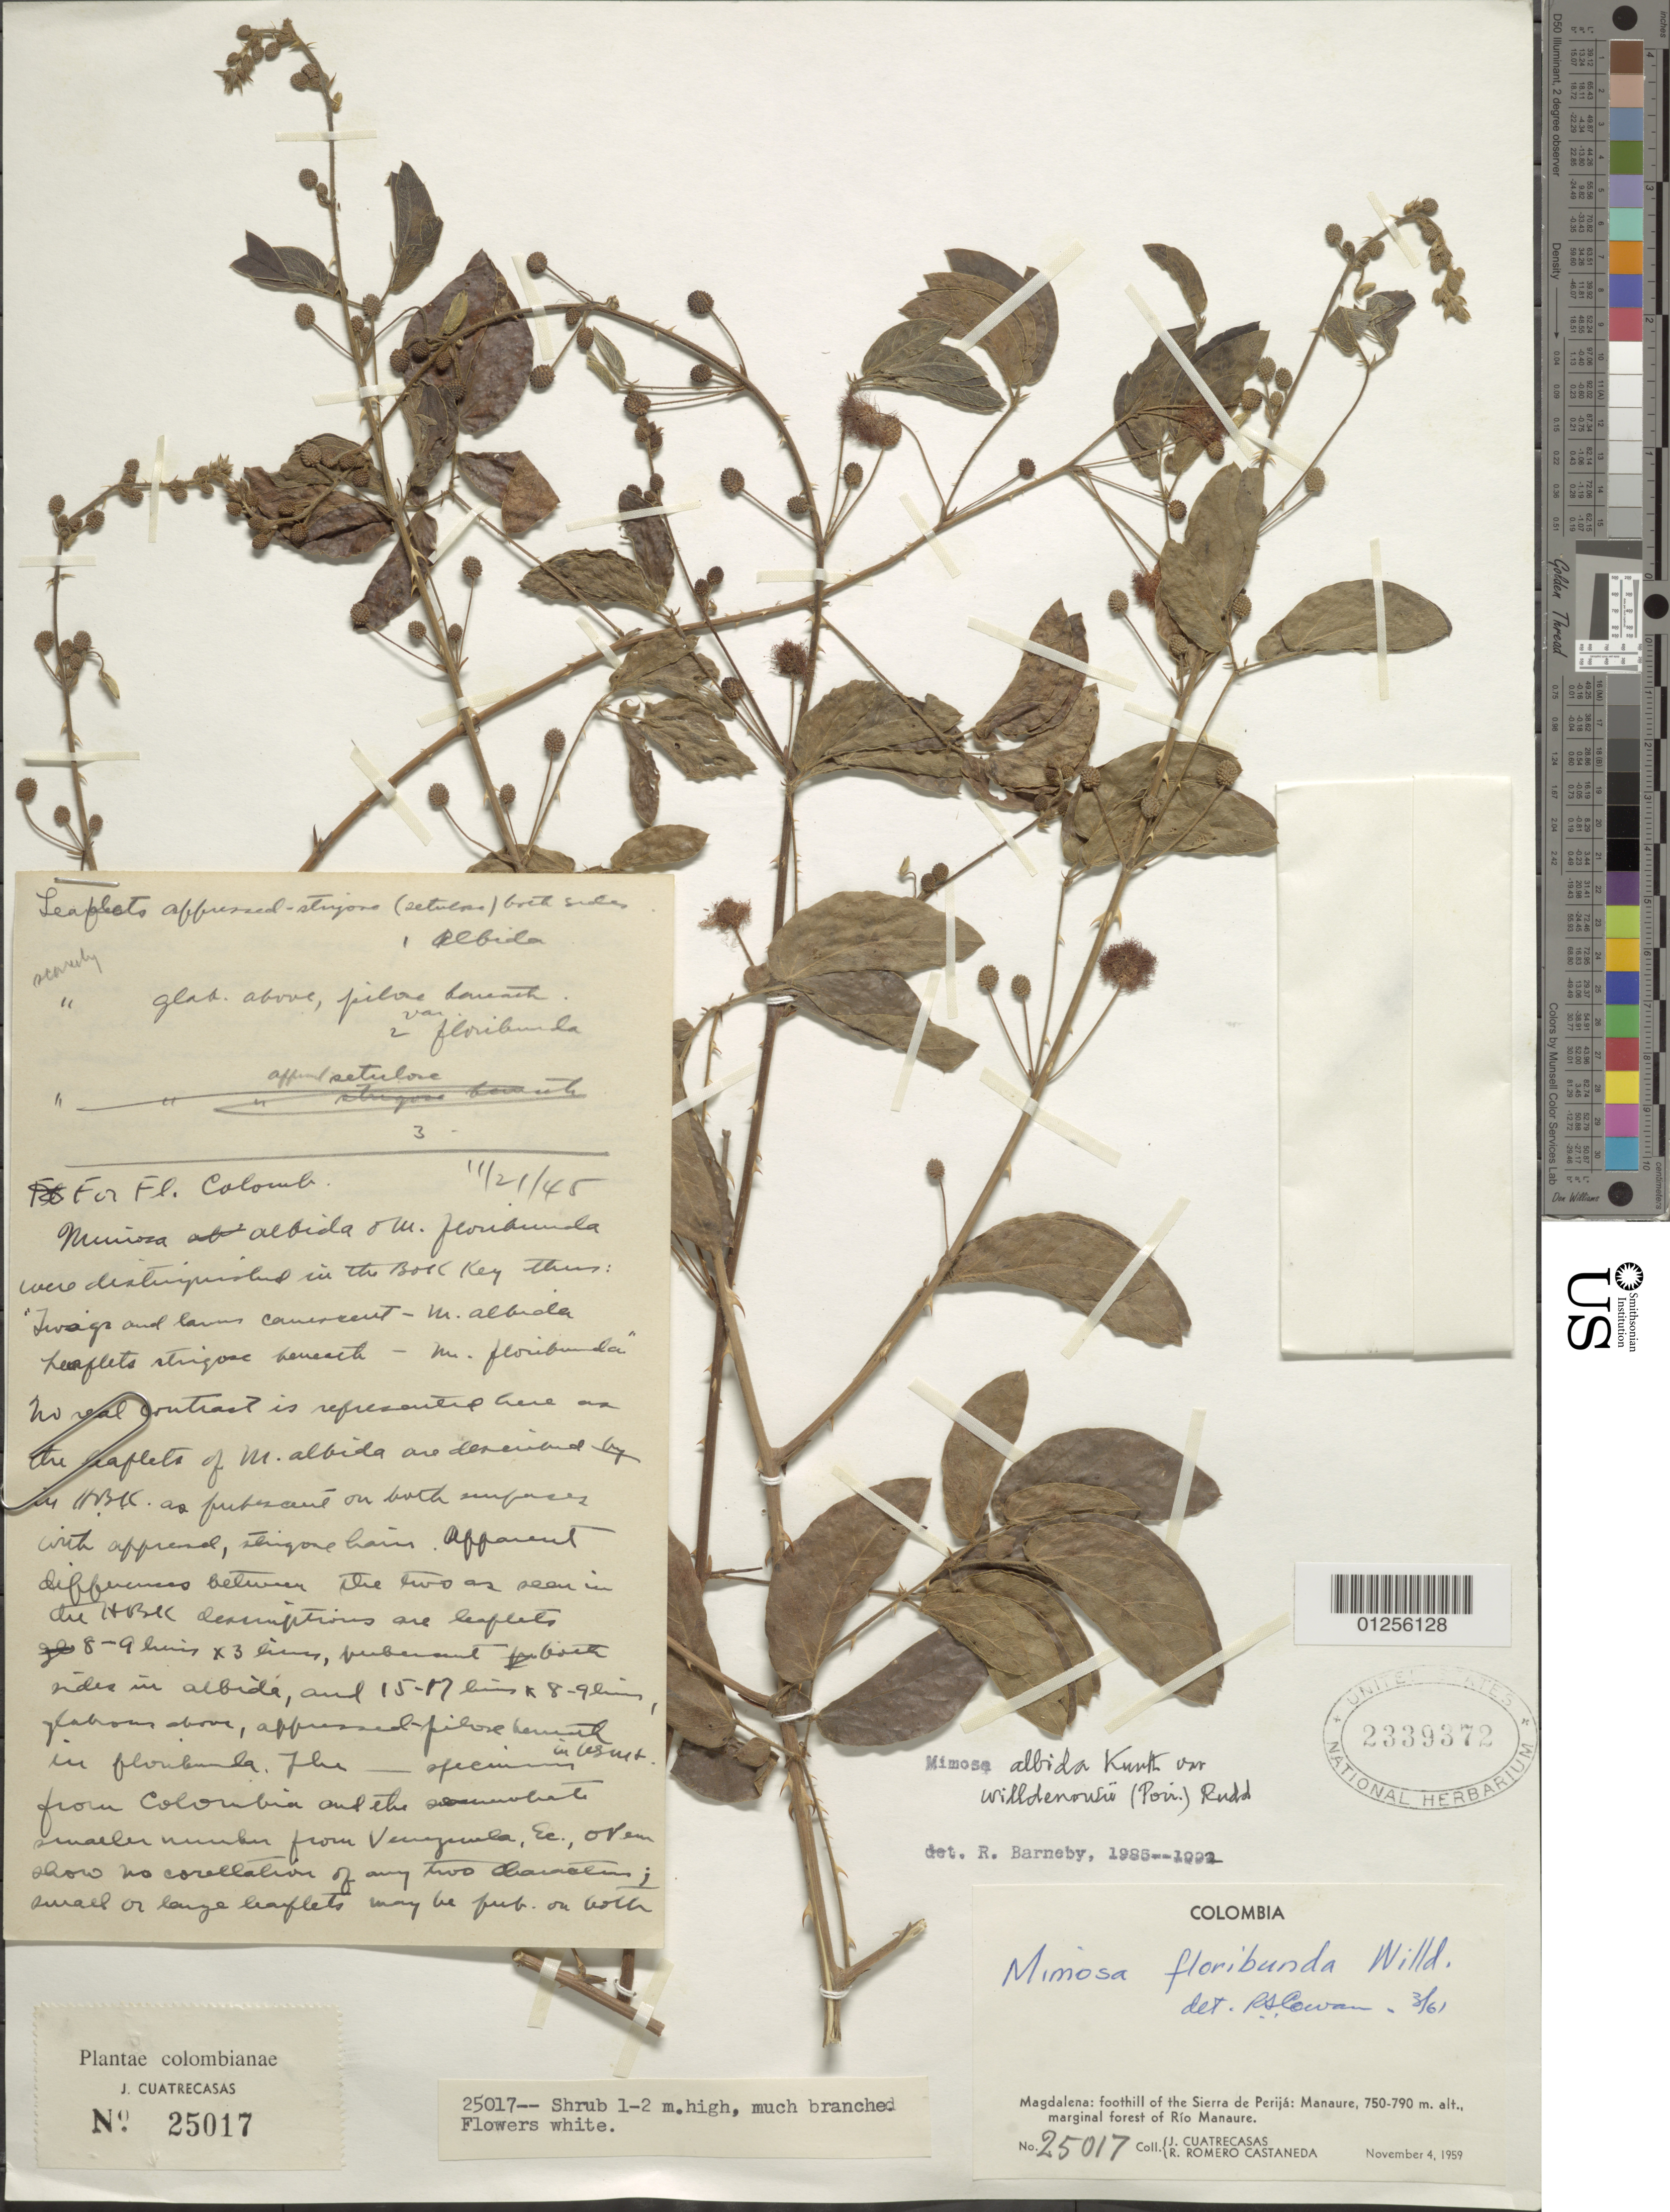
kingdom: Plantae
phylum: Tracheophyta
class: Magnoliopsida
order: Fabales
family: Fabaceae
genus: Mimosa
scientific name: Mimosa albida var. willdenowii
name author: (Poir.) Rudd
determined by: Barneby, Rupert C., (NY)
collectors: J. Cuatrecasas & R. Romero Castañeda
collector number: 25017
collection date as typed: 4 Nov 1959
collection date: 1959-11-04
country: Colombia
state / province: Valle del Cauca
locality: Magdalena: foothill of the Sierra de Perija: Manaure.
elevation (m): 750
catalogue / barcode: US 2339372